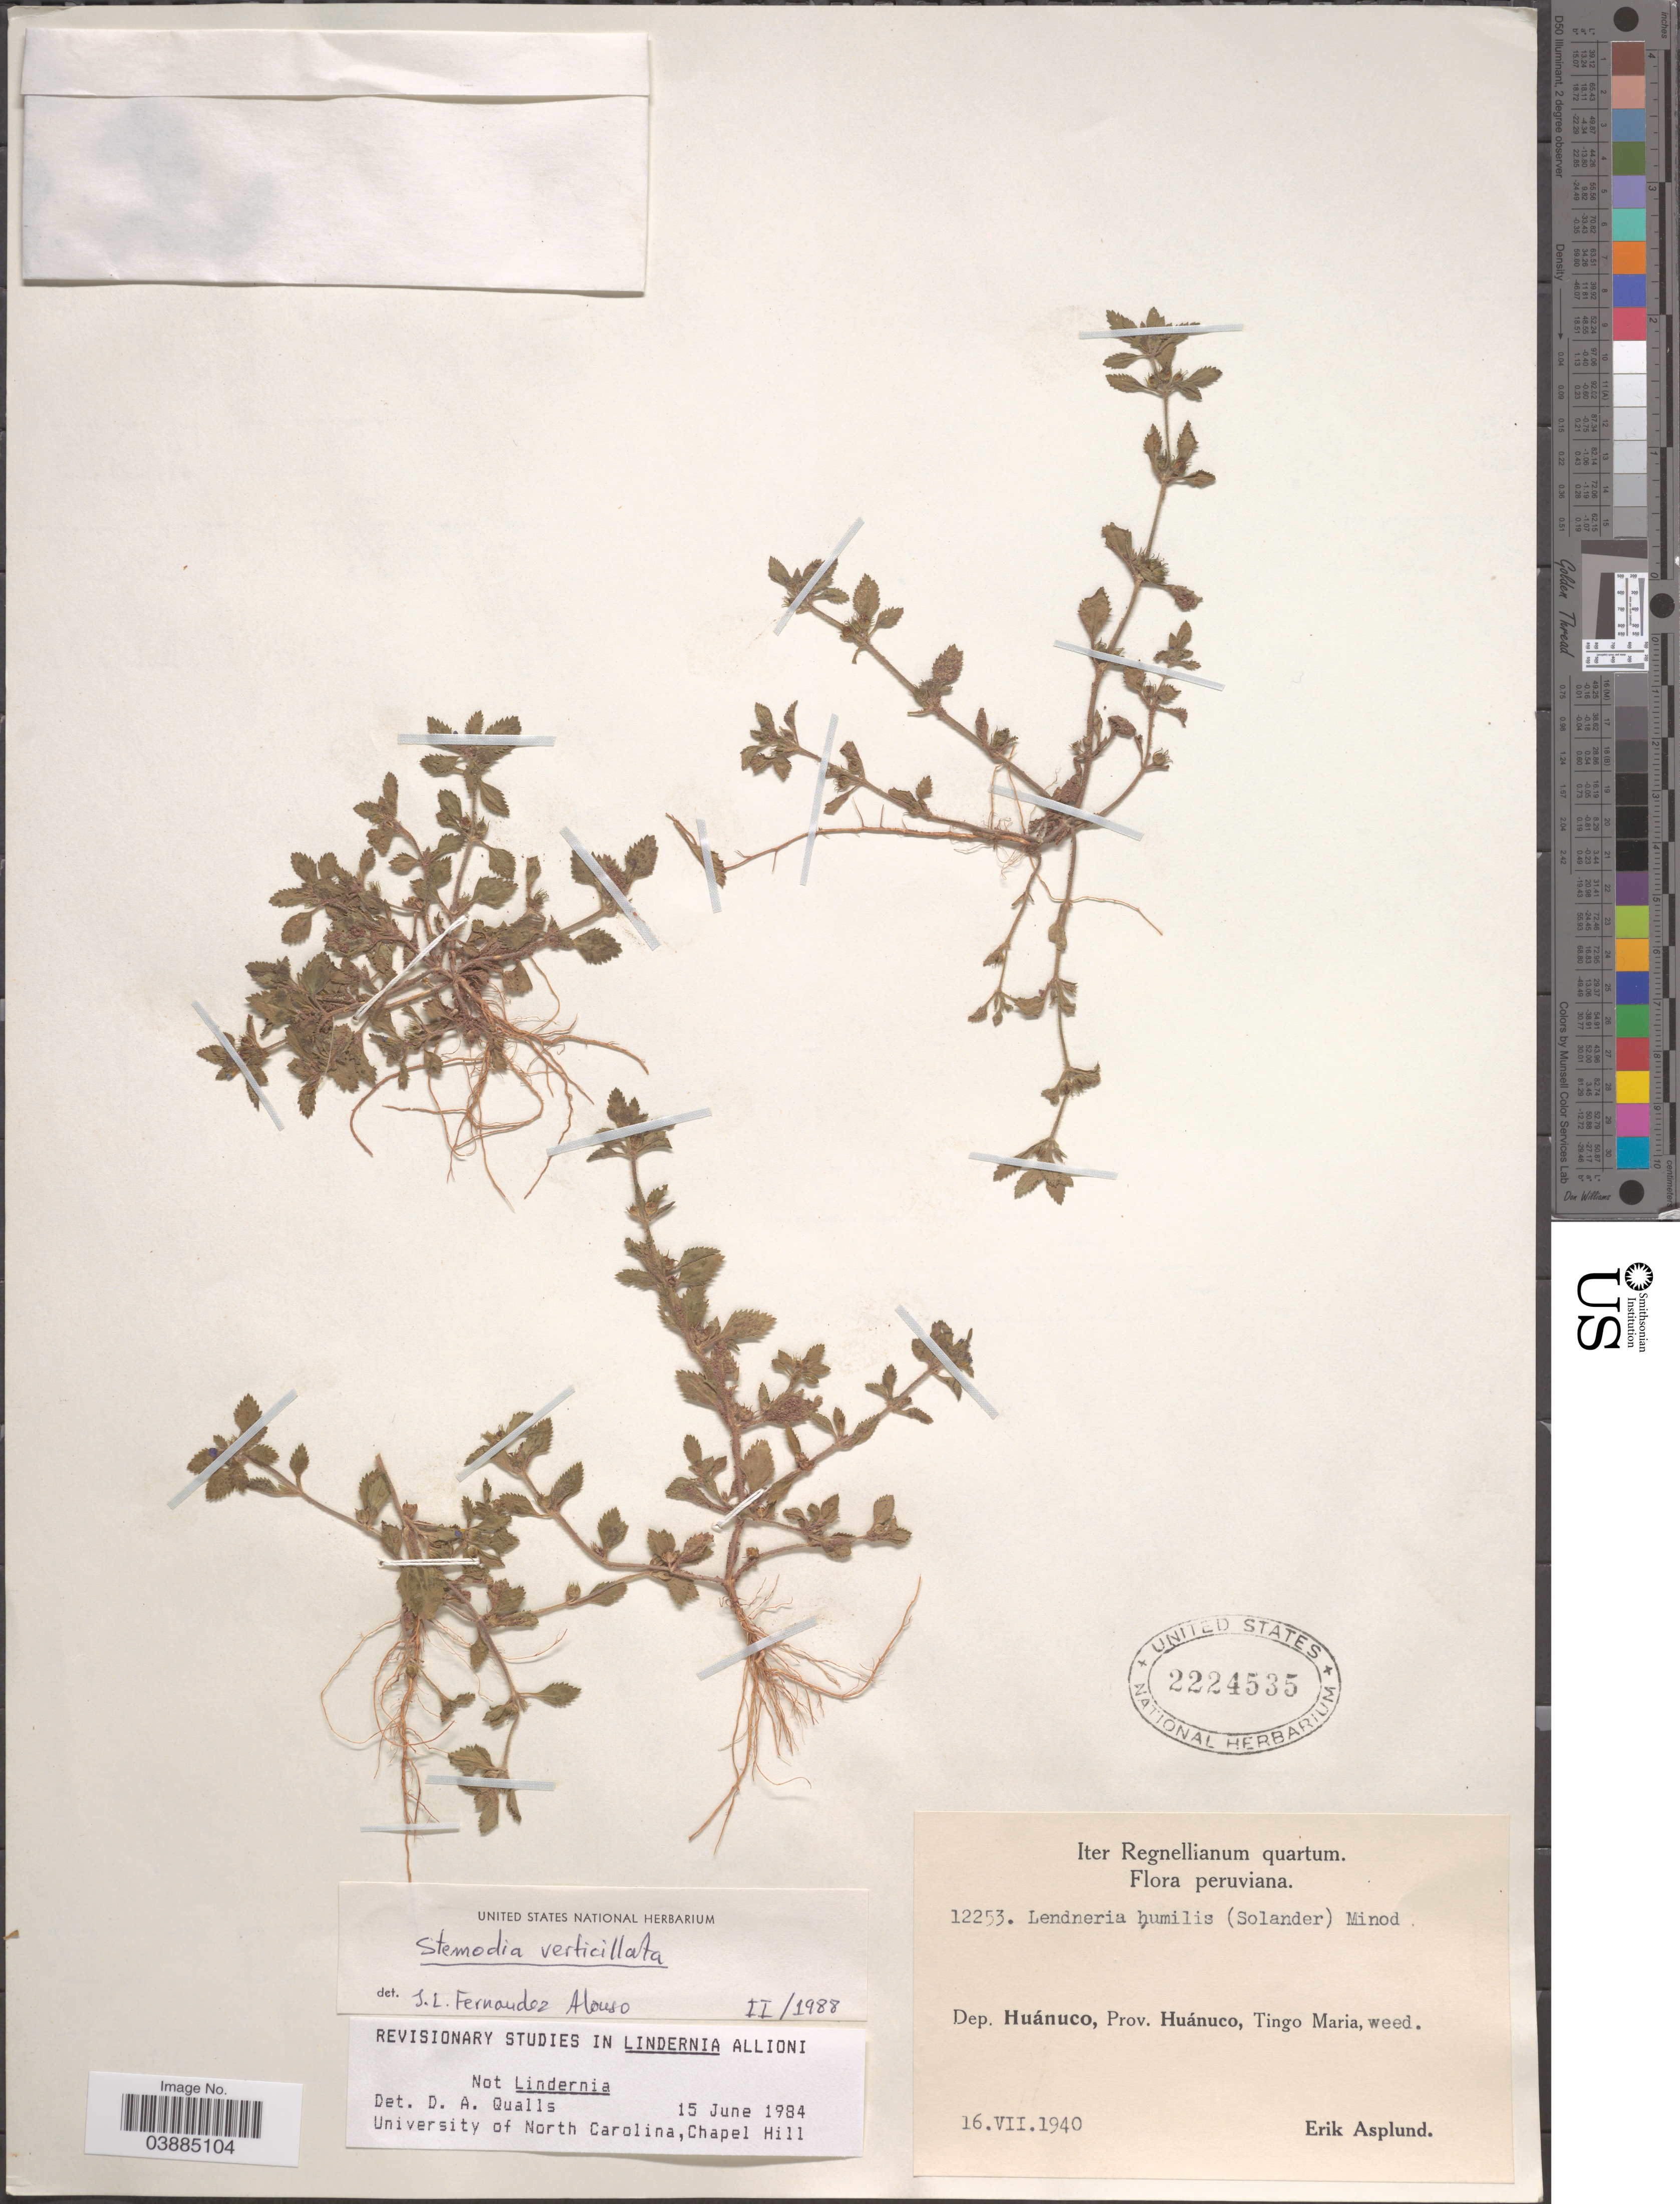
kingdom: Plantae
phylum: Tracheophyta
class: Magnoliopsida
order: Lamiales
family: Plantaginaceae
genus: Stemodia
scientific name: Stemodia verticillata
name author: (Mill.) Hassl.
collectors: E. Asplund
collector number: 12253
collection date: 1940-07-16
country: Peru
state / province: Huánuco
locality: Dep. Huánuco, Prov. Huánuco, Tingo Maria.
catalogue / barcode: US 2224535